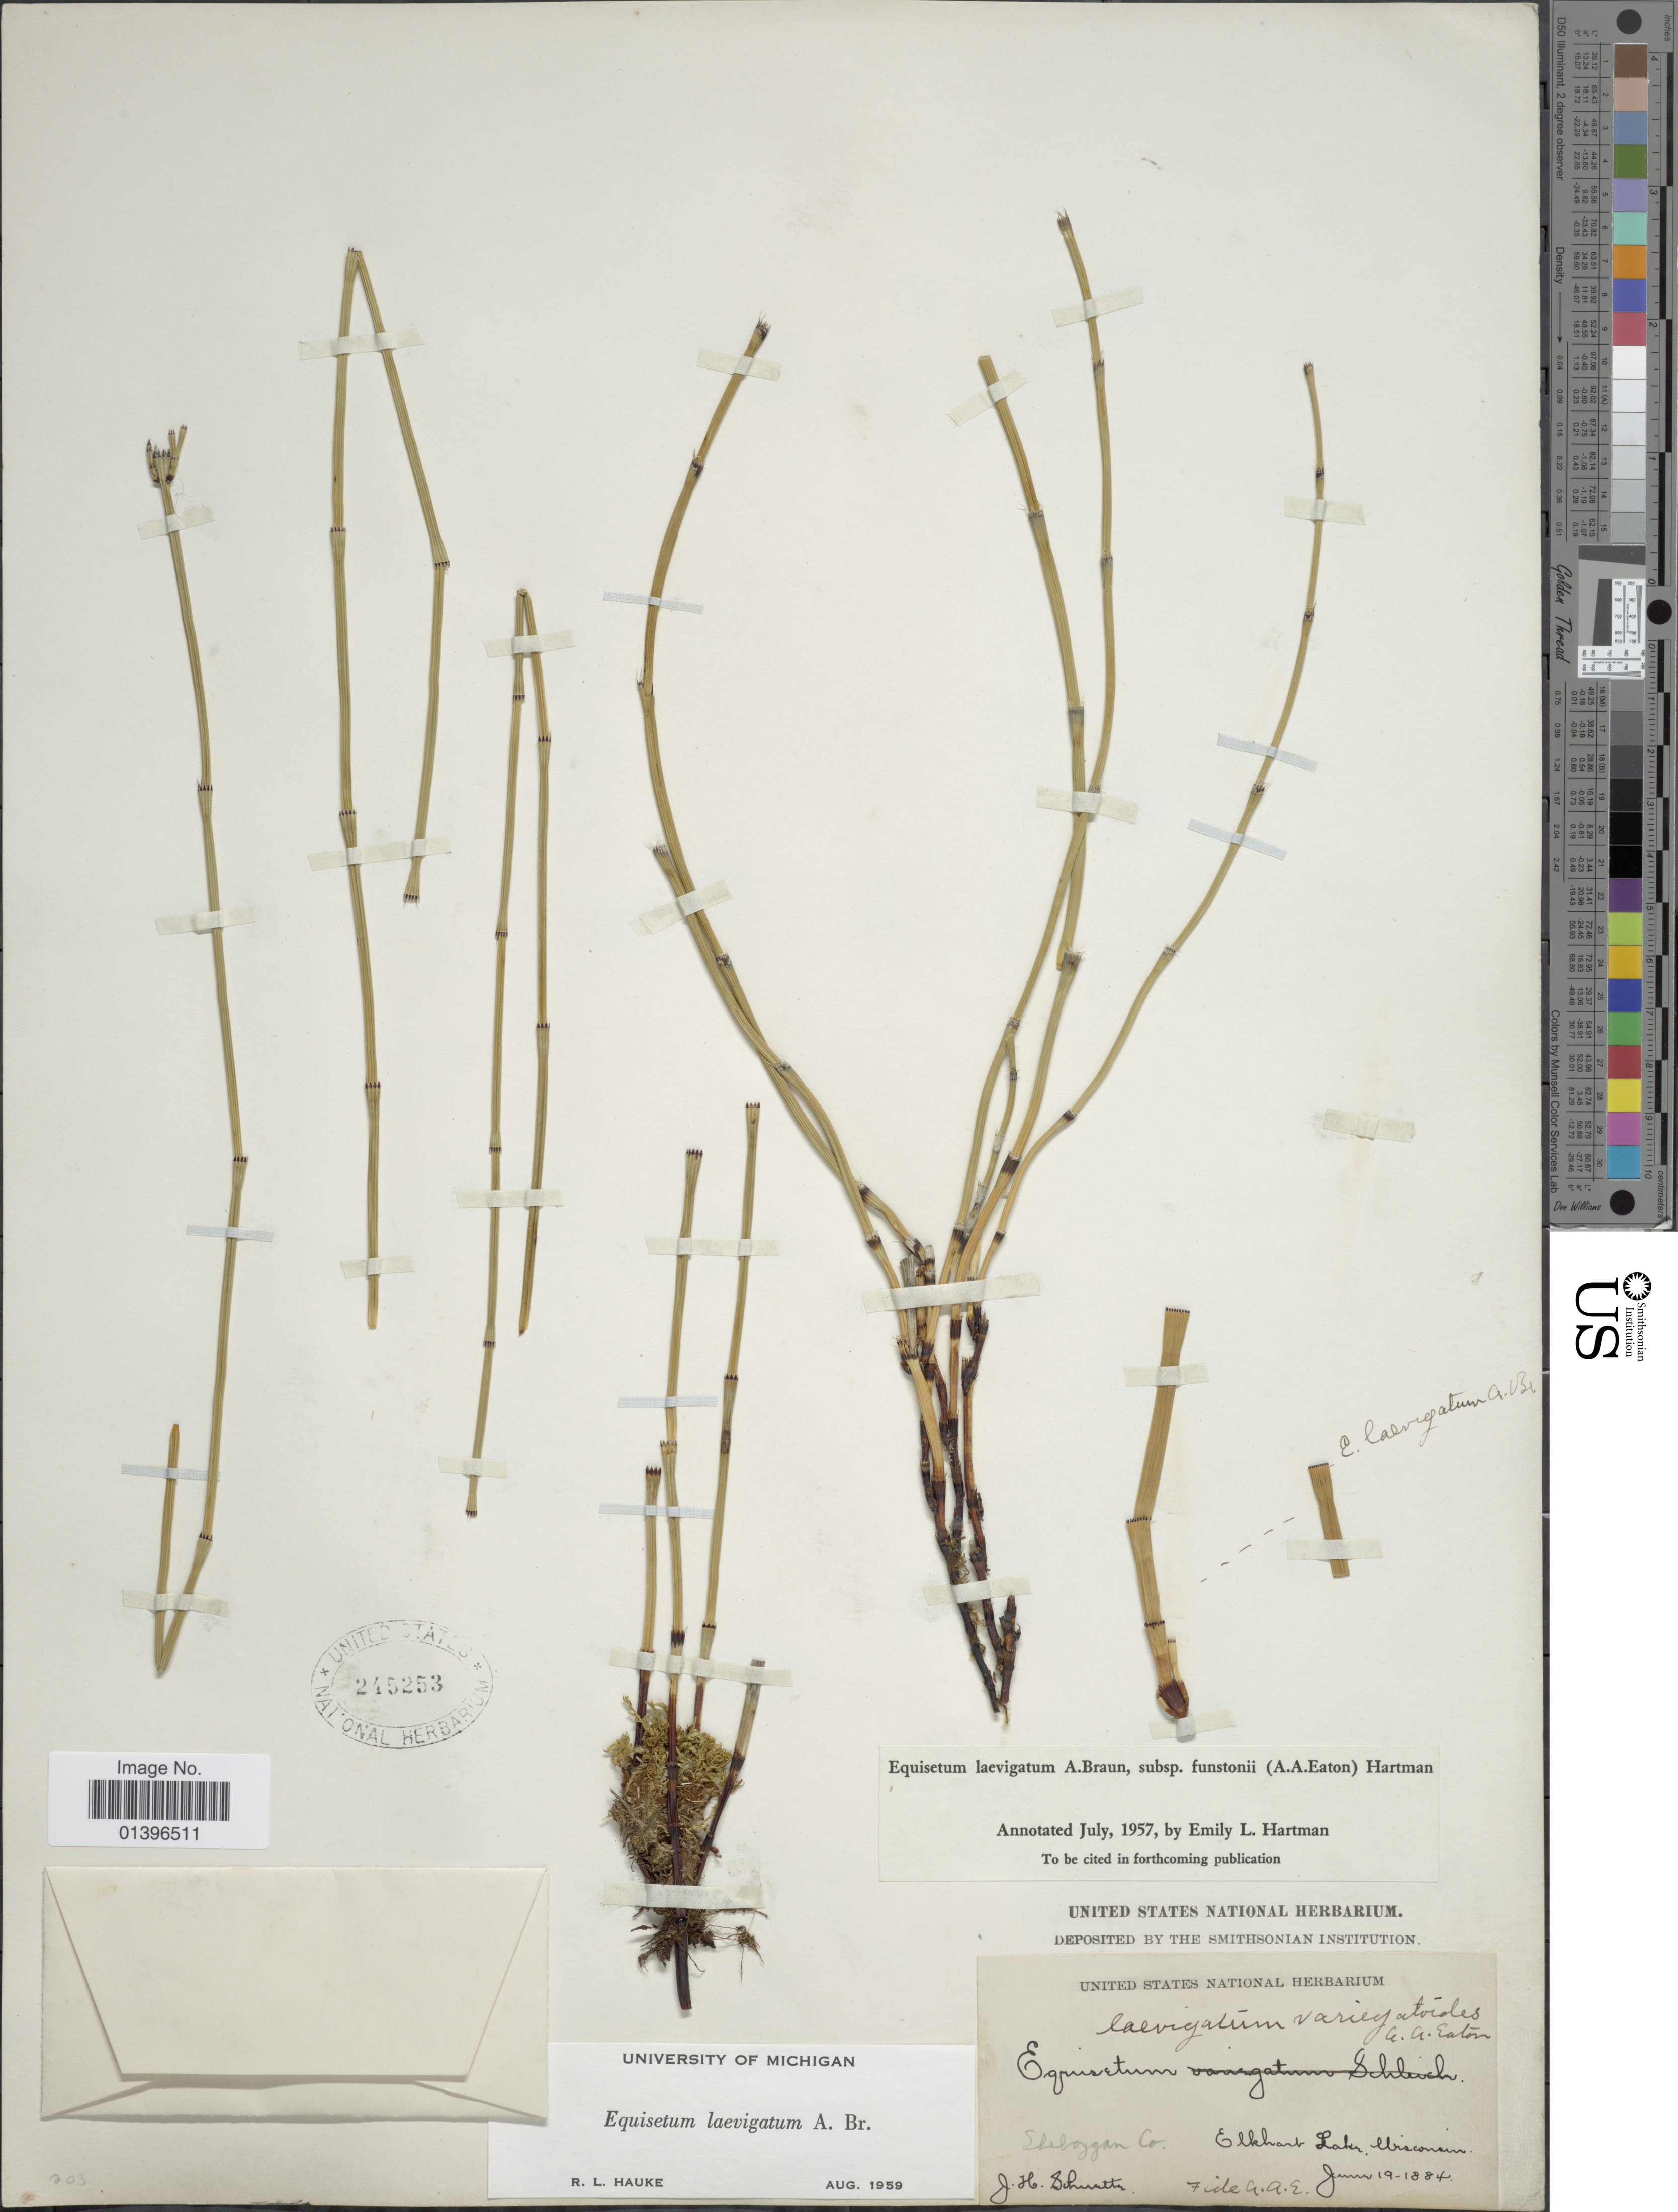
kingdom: Plantae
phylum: Tracheophyta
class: Polypodiopsida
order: Equisetales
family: Equisetaceae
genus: Equisetum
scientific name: Equisetum laevigatum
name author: A. Braun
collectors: J. H. Schuette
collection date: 1884-06-19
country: United States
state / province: Wisconsin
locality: Sheboygan Co., Elkhart Lake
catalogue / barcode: US 245253